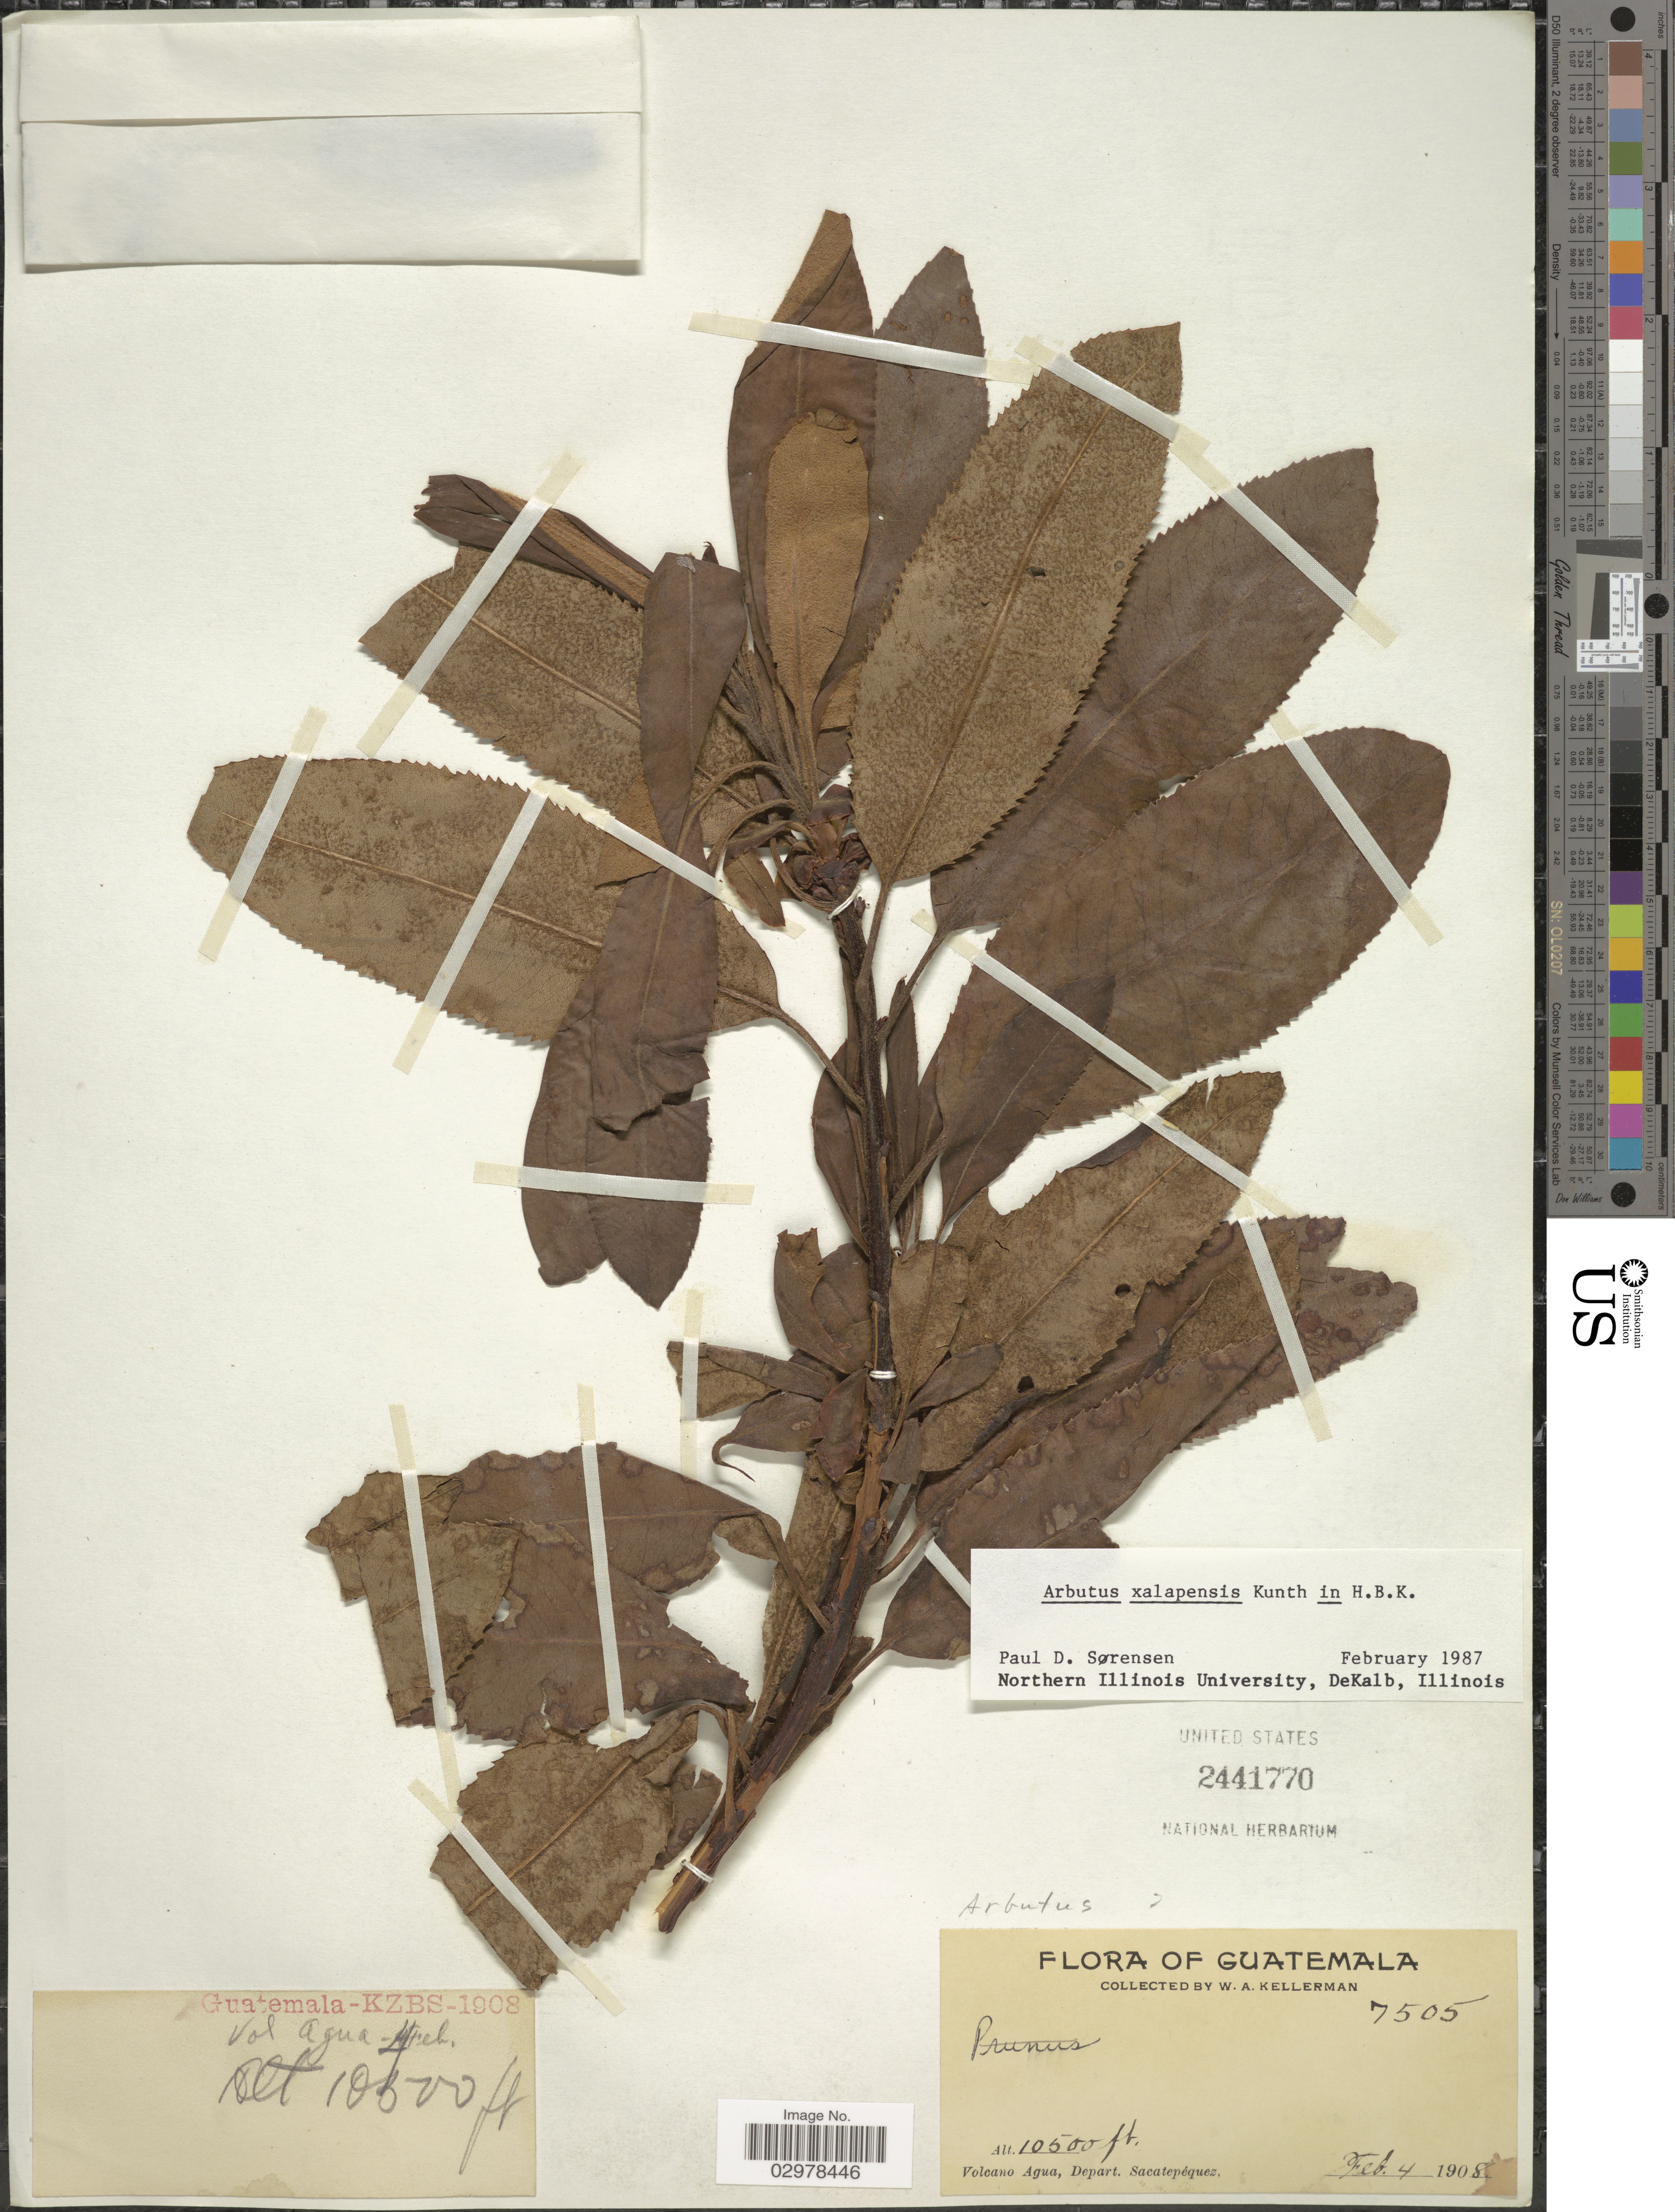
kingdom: Plantae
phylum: Tracheophyta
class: Magnoliopsida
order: Ericales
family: Ericaceae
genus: Arbutus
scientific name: Arbutus xalapensis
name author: Kunth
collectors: W. Kellerman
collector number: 7505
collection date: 1908-02-04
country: Guatemala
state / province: Sacatepéquez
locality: Volcano Agua, Depart. Sacatepéquez.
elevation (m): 3200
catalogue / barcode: US 2441770